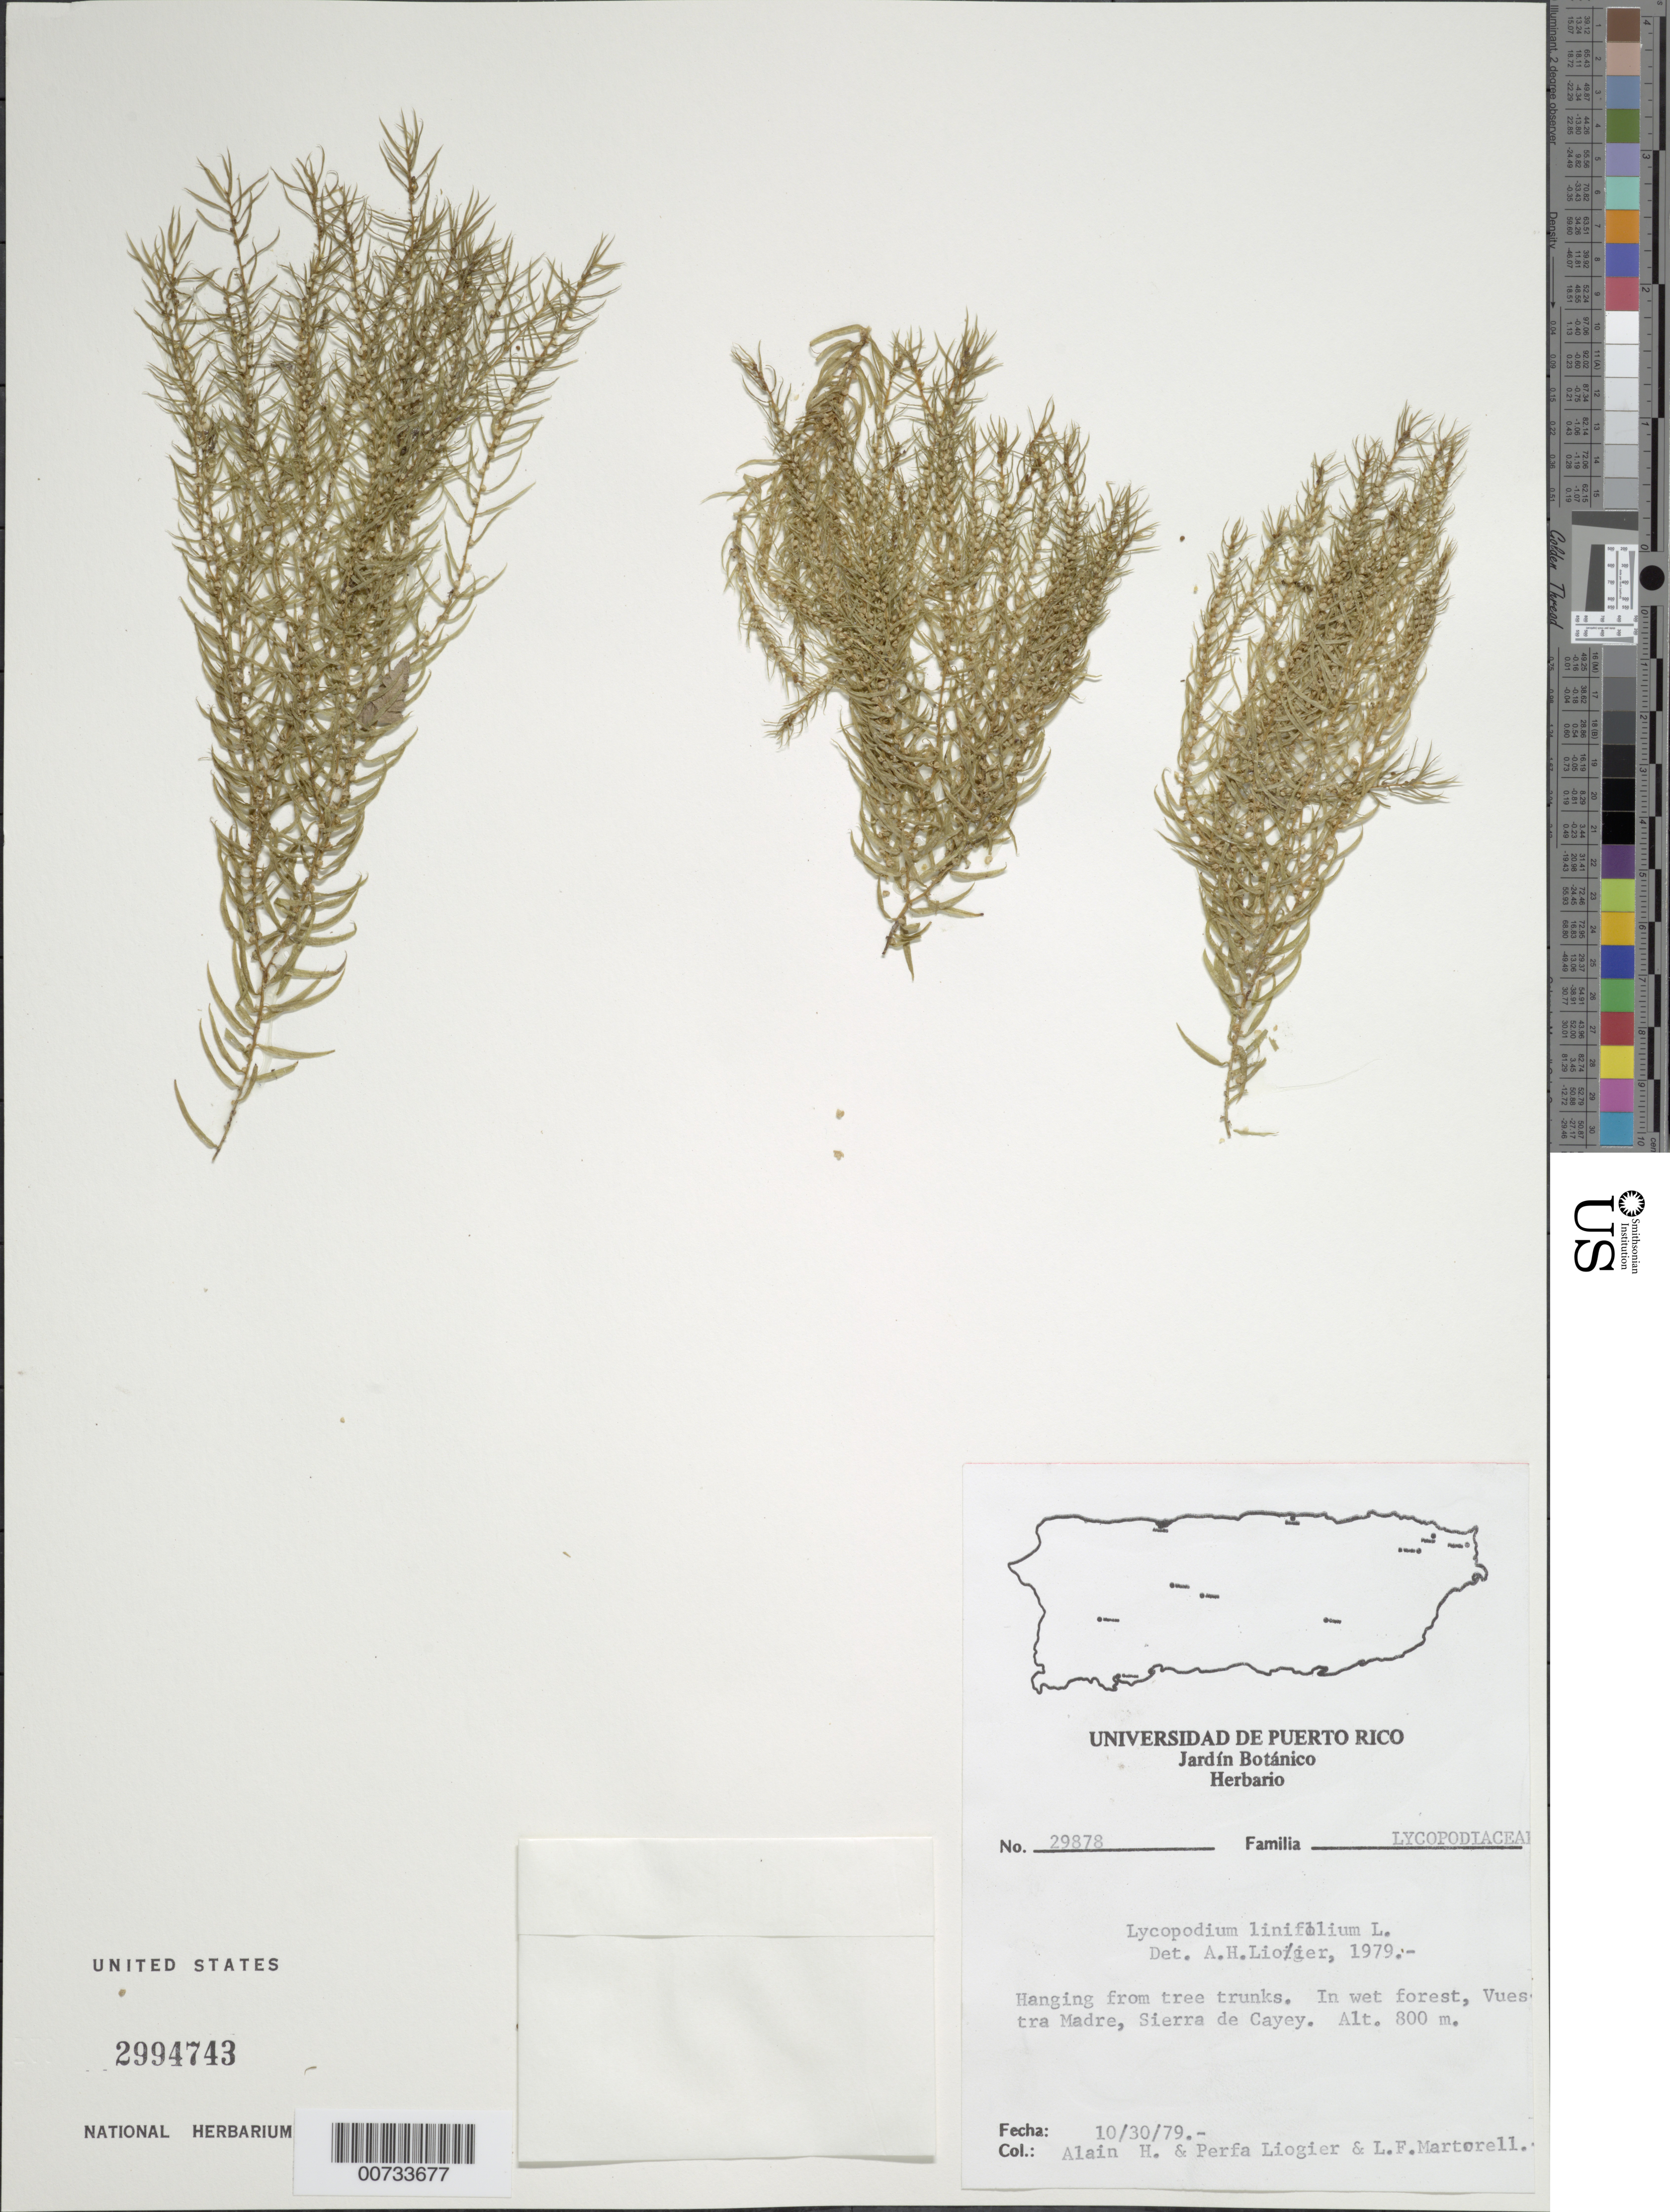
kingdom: Plantae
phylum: Tracheophyta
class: Lycopodiopsida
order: Lycopodiales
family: Lycopodiaceae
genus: Phlegmariurus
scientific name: Phlegmariurus linifolius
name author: (L.) B. Øllg.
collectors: A. H. Liogier, M. P. Liogier & L. Martorell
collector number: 29878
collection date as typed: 30 Oct 1979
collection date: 1979-10-30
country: Puerto Rico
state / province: Cayey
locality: Vuestra Madre, Sierra de Cayey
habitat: In wet forest; hanging from tree trunks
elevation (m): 800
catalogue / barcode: US 2994743